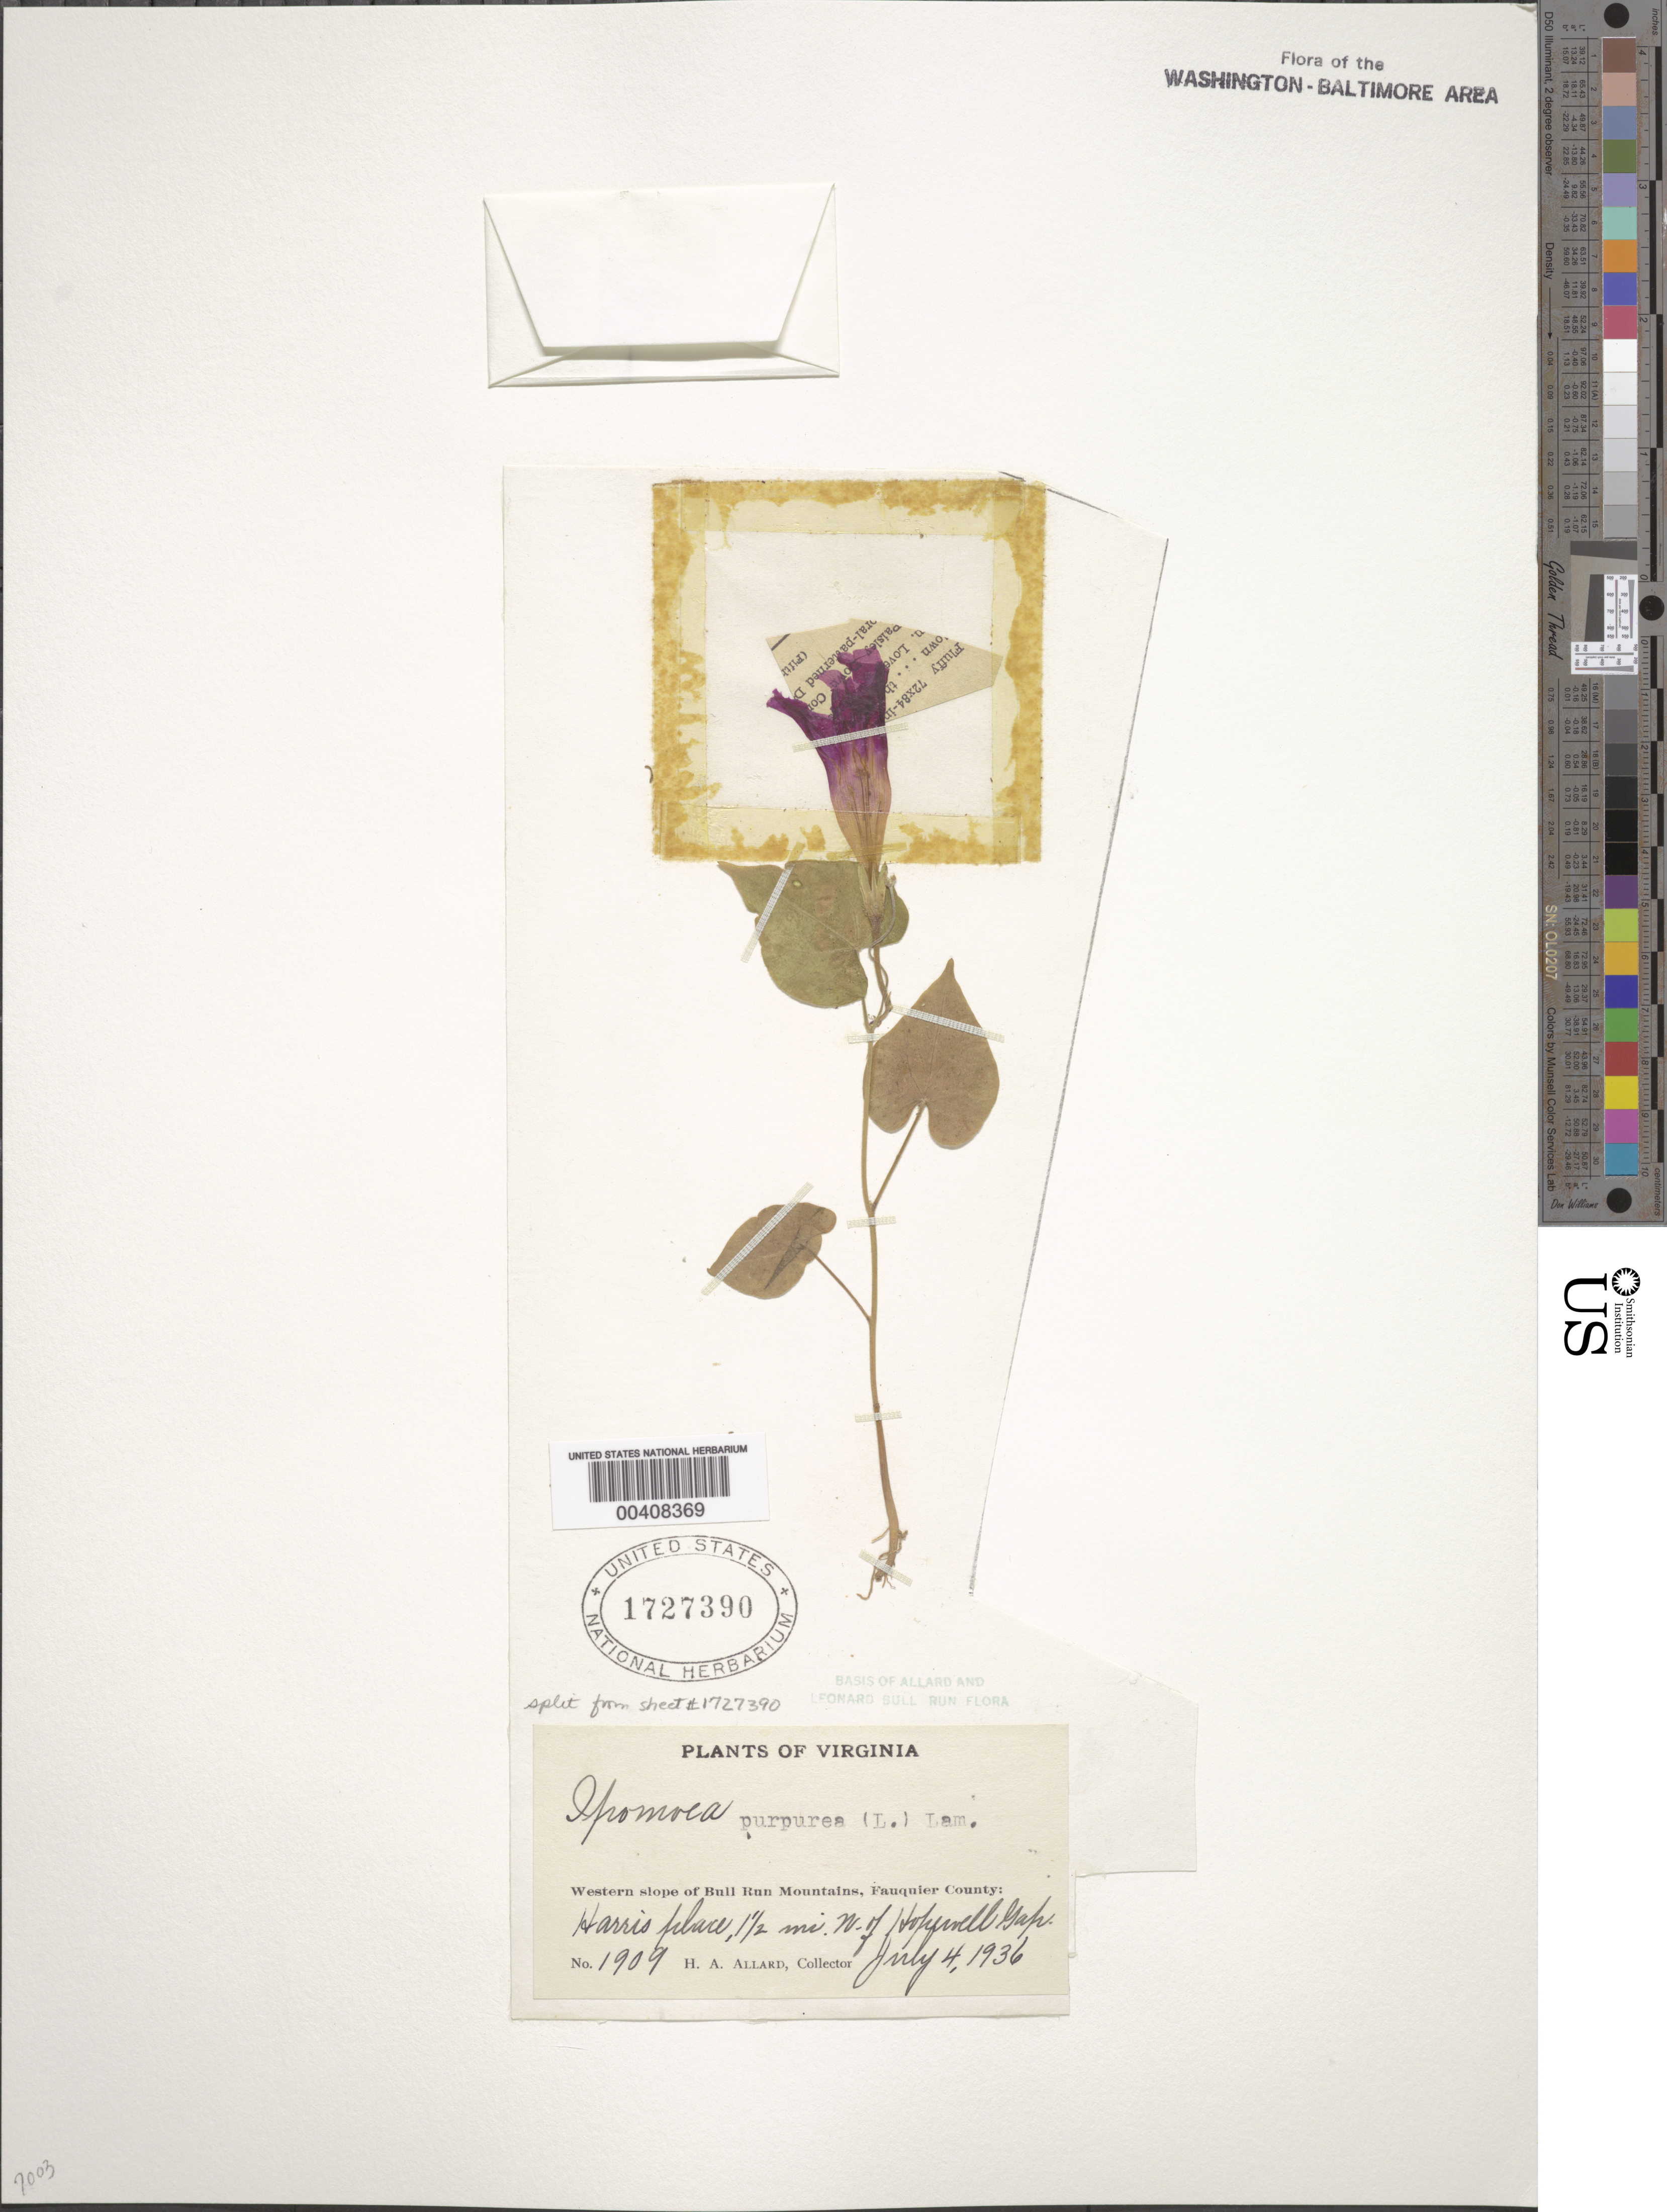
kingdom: Plantae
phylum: Tracheophyta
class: Magnoliopsida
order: Solanales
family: Convolvulaceae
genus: Ipomoea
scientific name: Ipomoea purpurea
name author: (L.) Roth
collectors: H. A. Allard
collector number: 1909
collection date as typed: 04 Jul 1936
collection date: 1936-07-04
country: United States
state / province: Virginia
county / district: Fauquier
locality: N Mountains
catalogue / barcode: US 1727390